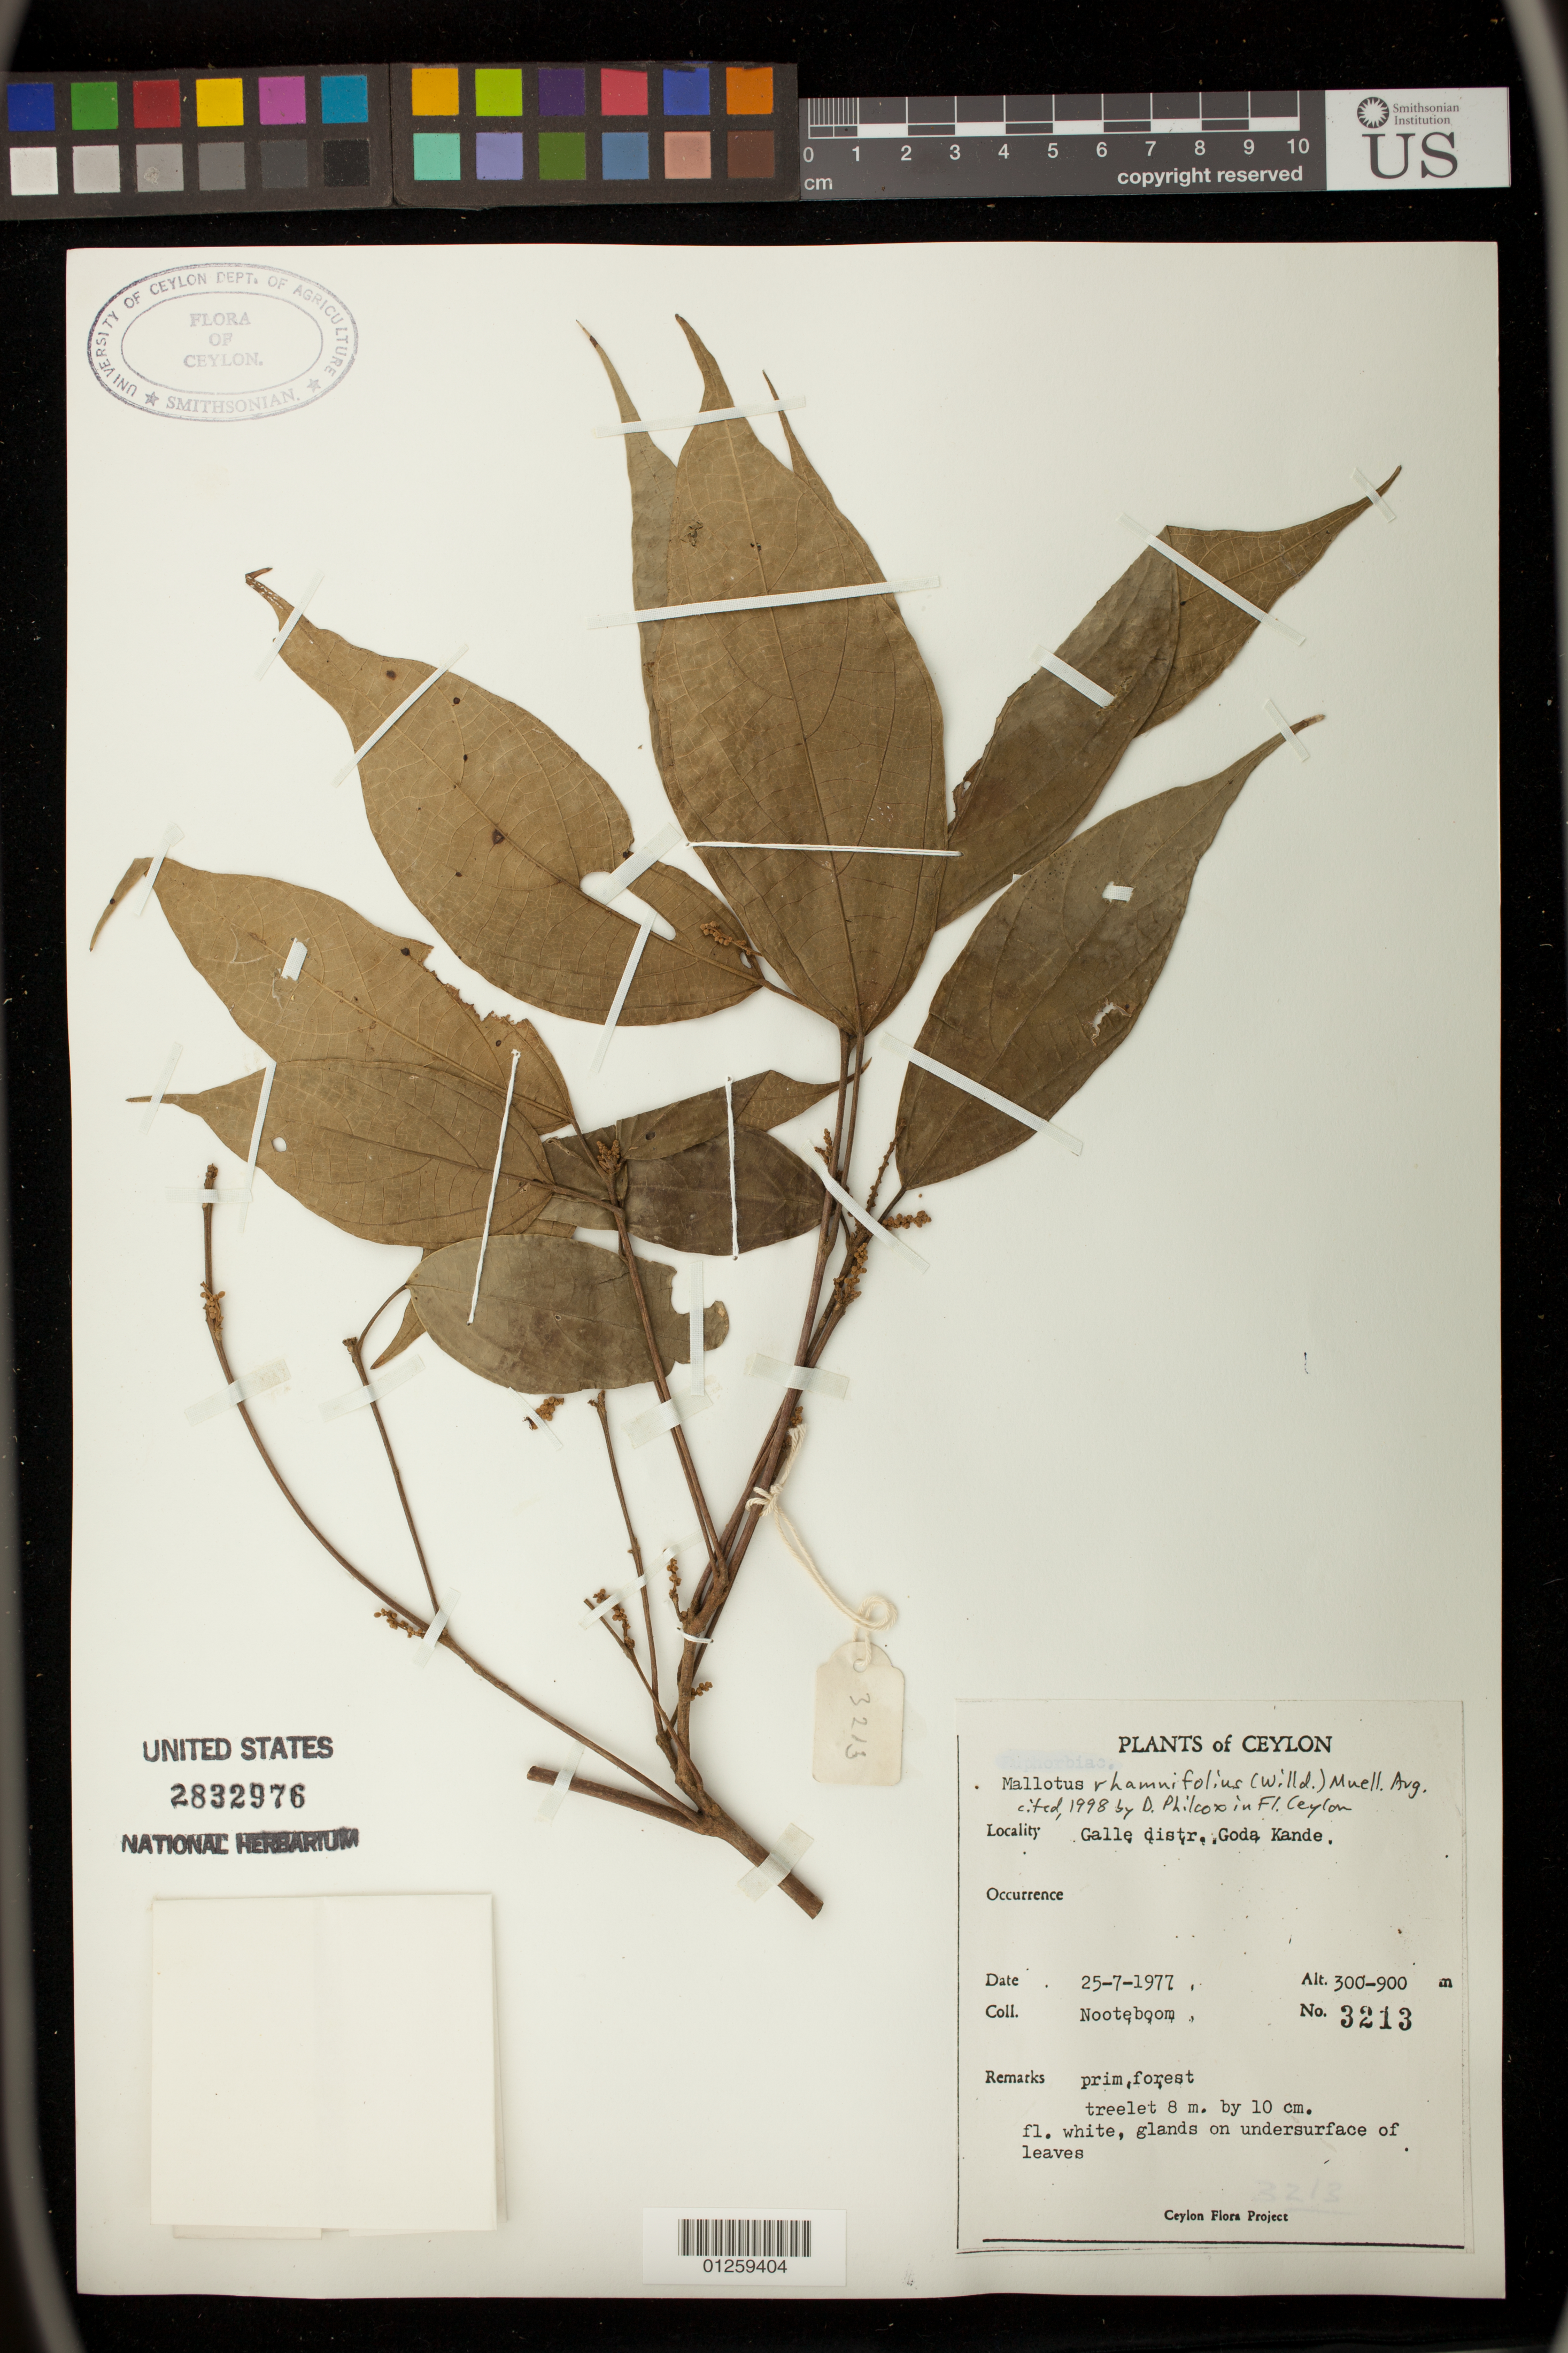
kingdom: Plantae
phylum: Tracheophyta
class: Magnoliopsida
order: Malpighiales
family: Euphorbiaceae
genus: Mallotus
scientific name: Mallotus rhamnifolius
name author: (Willd.) Müll. Arg.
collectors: Nooteboom, --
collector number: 3213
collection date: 1977-07-25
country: Sri Lanka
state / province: Southern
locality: Galle distr. Goda Kande.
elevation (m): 300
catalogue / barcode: US 2832976